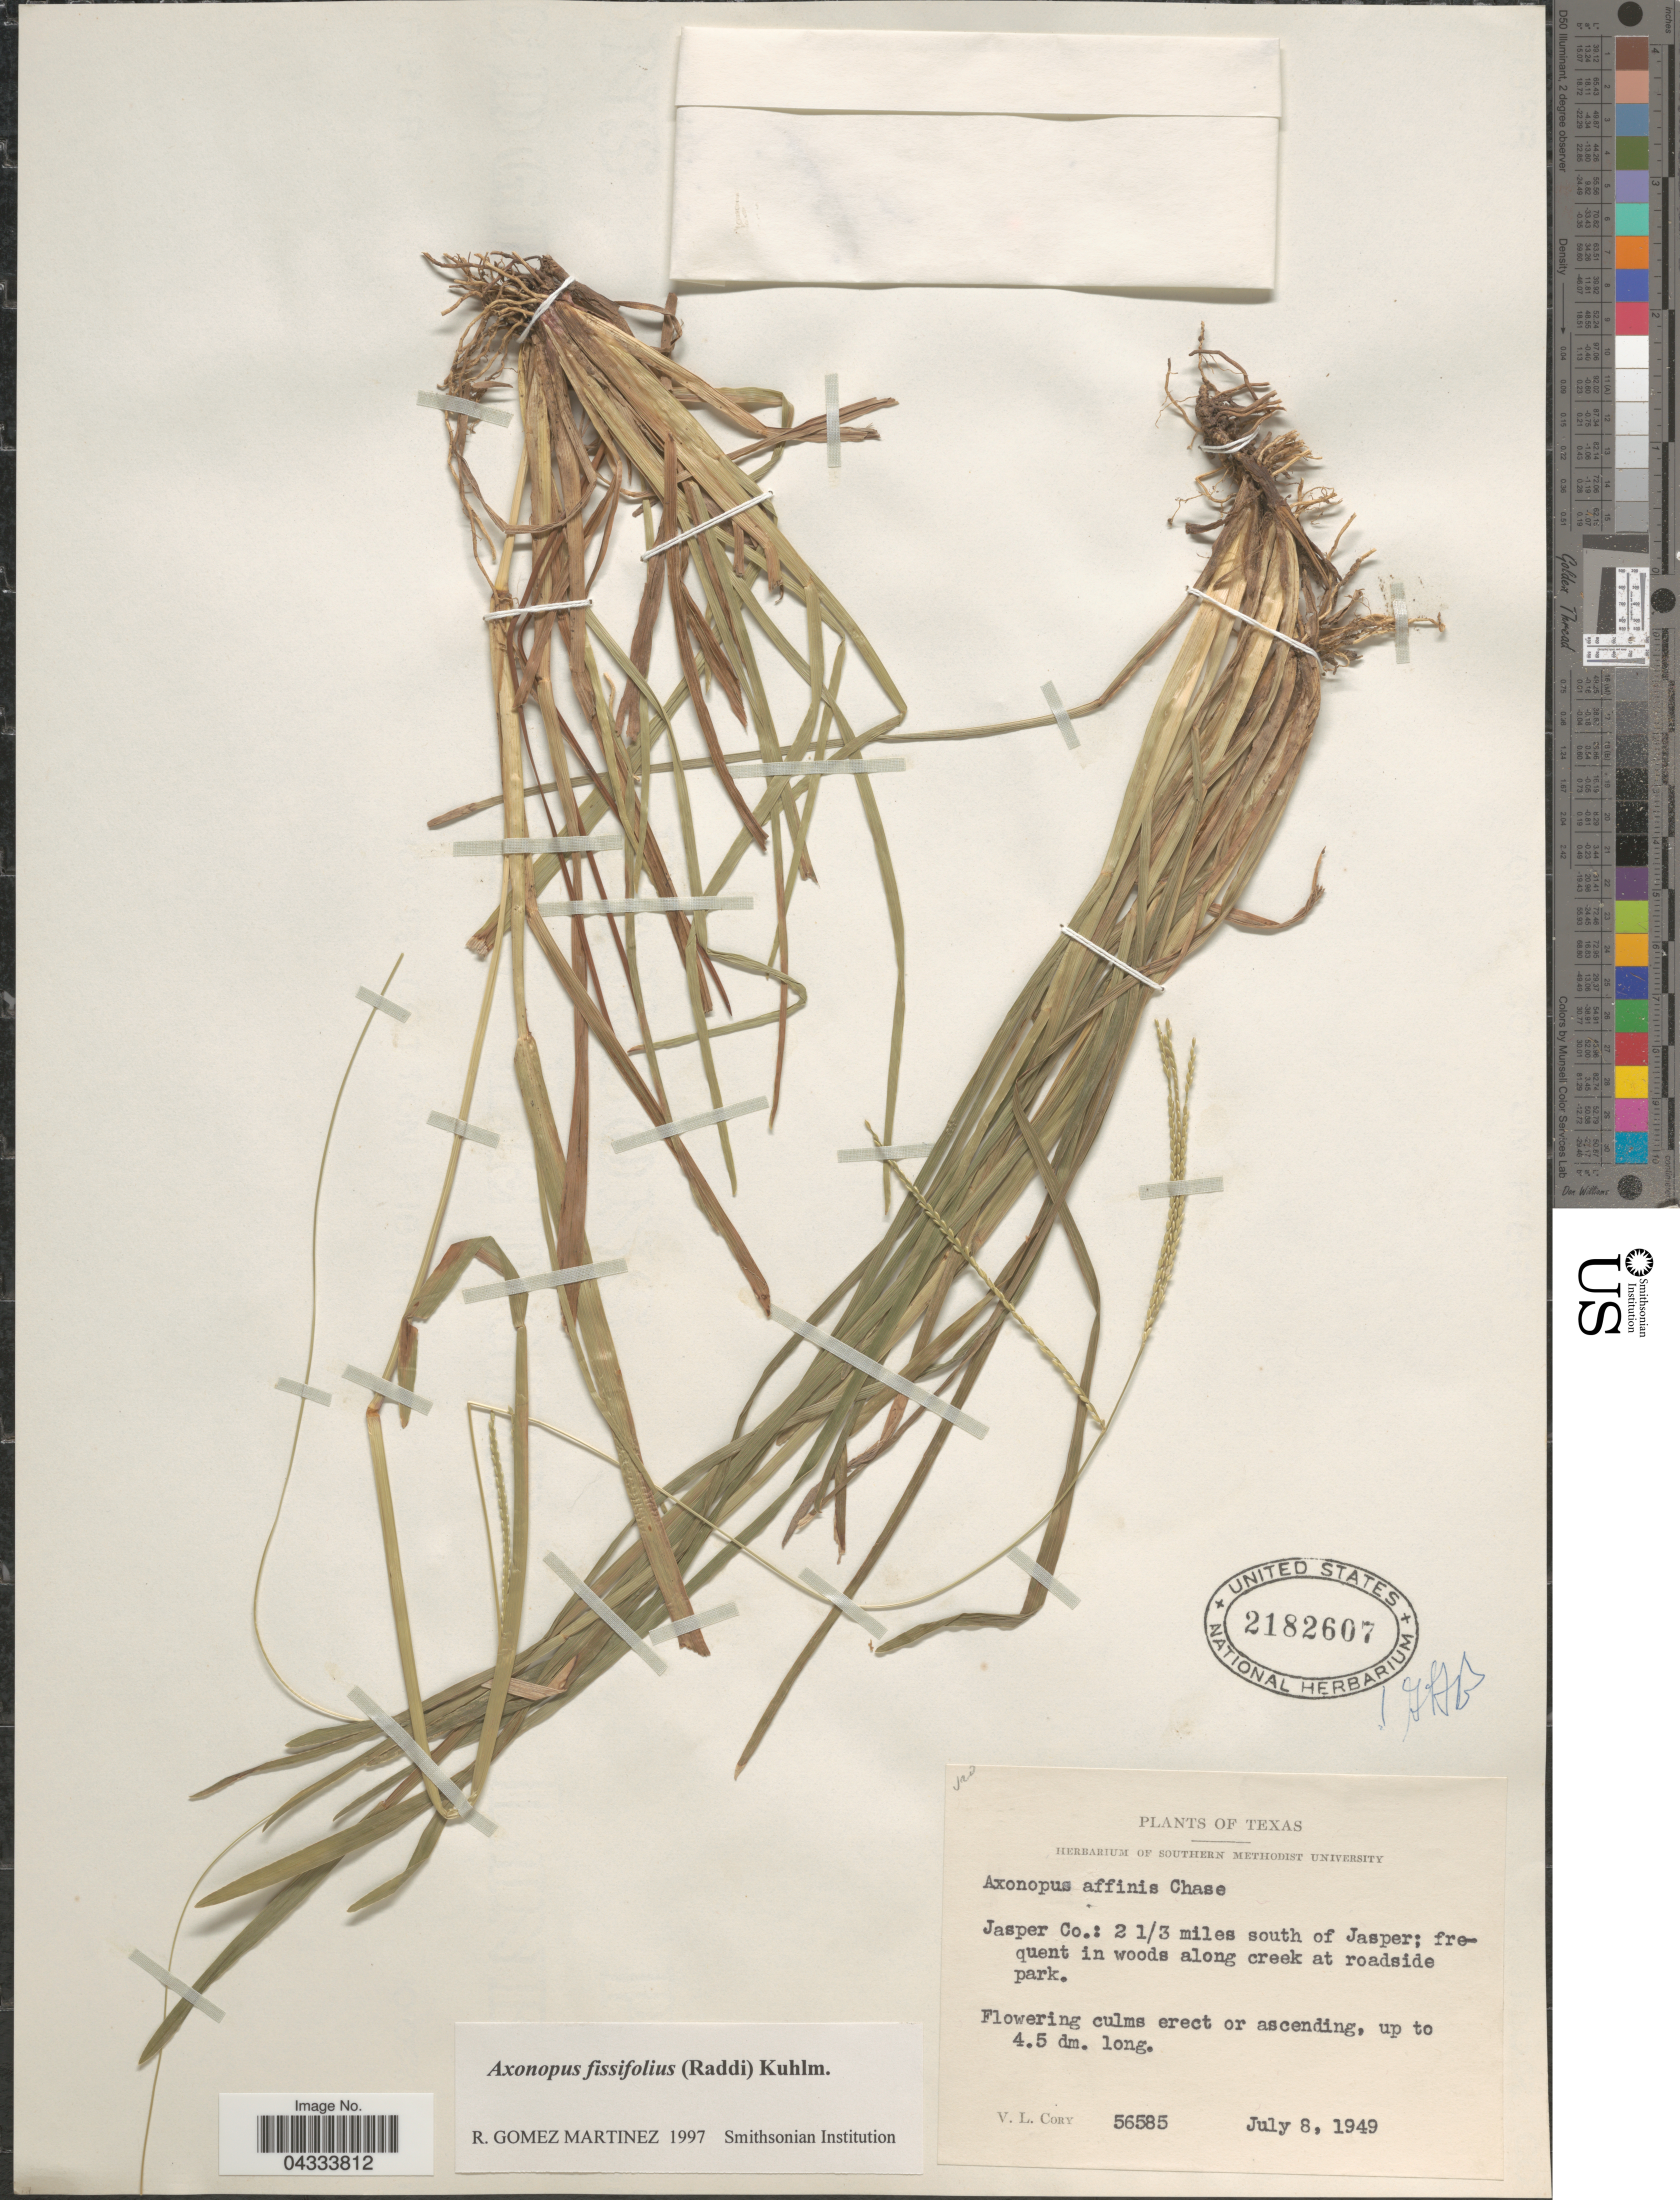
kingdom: Plantae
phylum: Tracheophyta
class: Liliopsida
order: Poales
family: Poaceae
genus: Axonopus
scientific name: Axonopus fissifolius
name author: (Raddi) Kuhlm.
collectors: V. Cory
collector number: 56585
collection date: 1949-07-08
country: United States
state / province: Texas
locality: Jasper Co.: 2 1/3 miles south of Jasper; frequent in woods along creek at roadside park.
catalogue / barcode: US 2182607